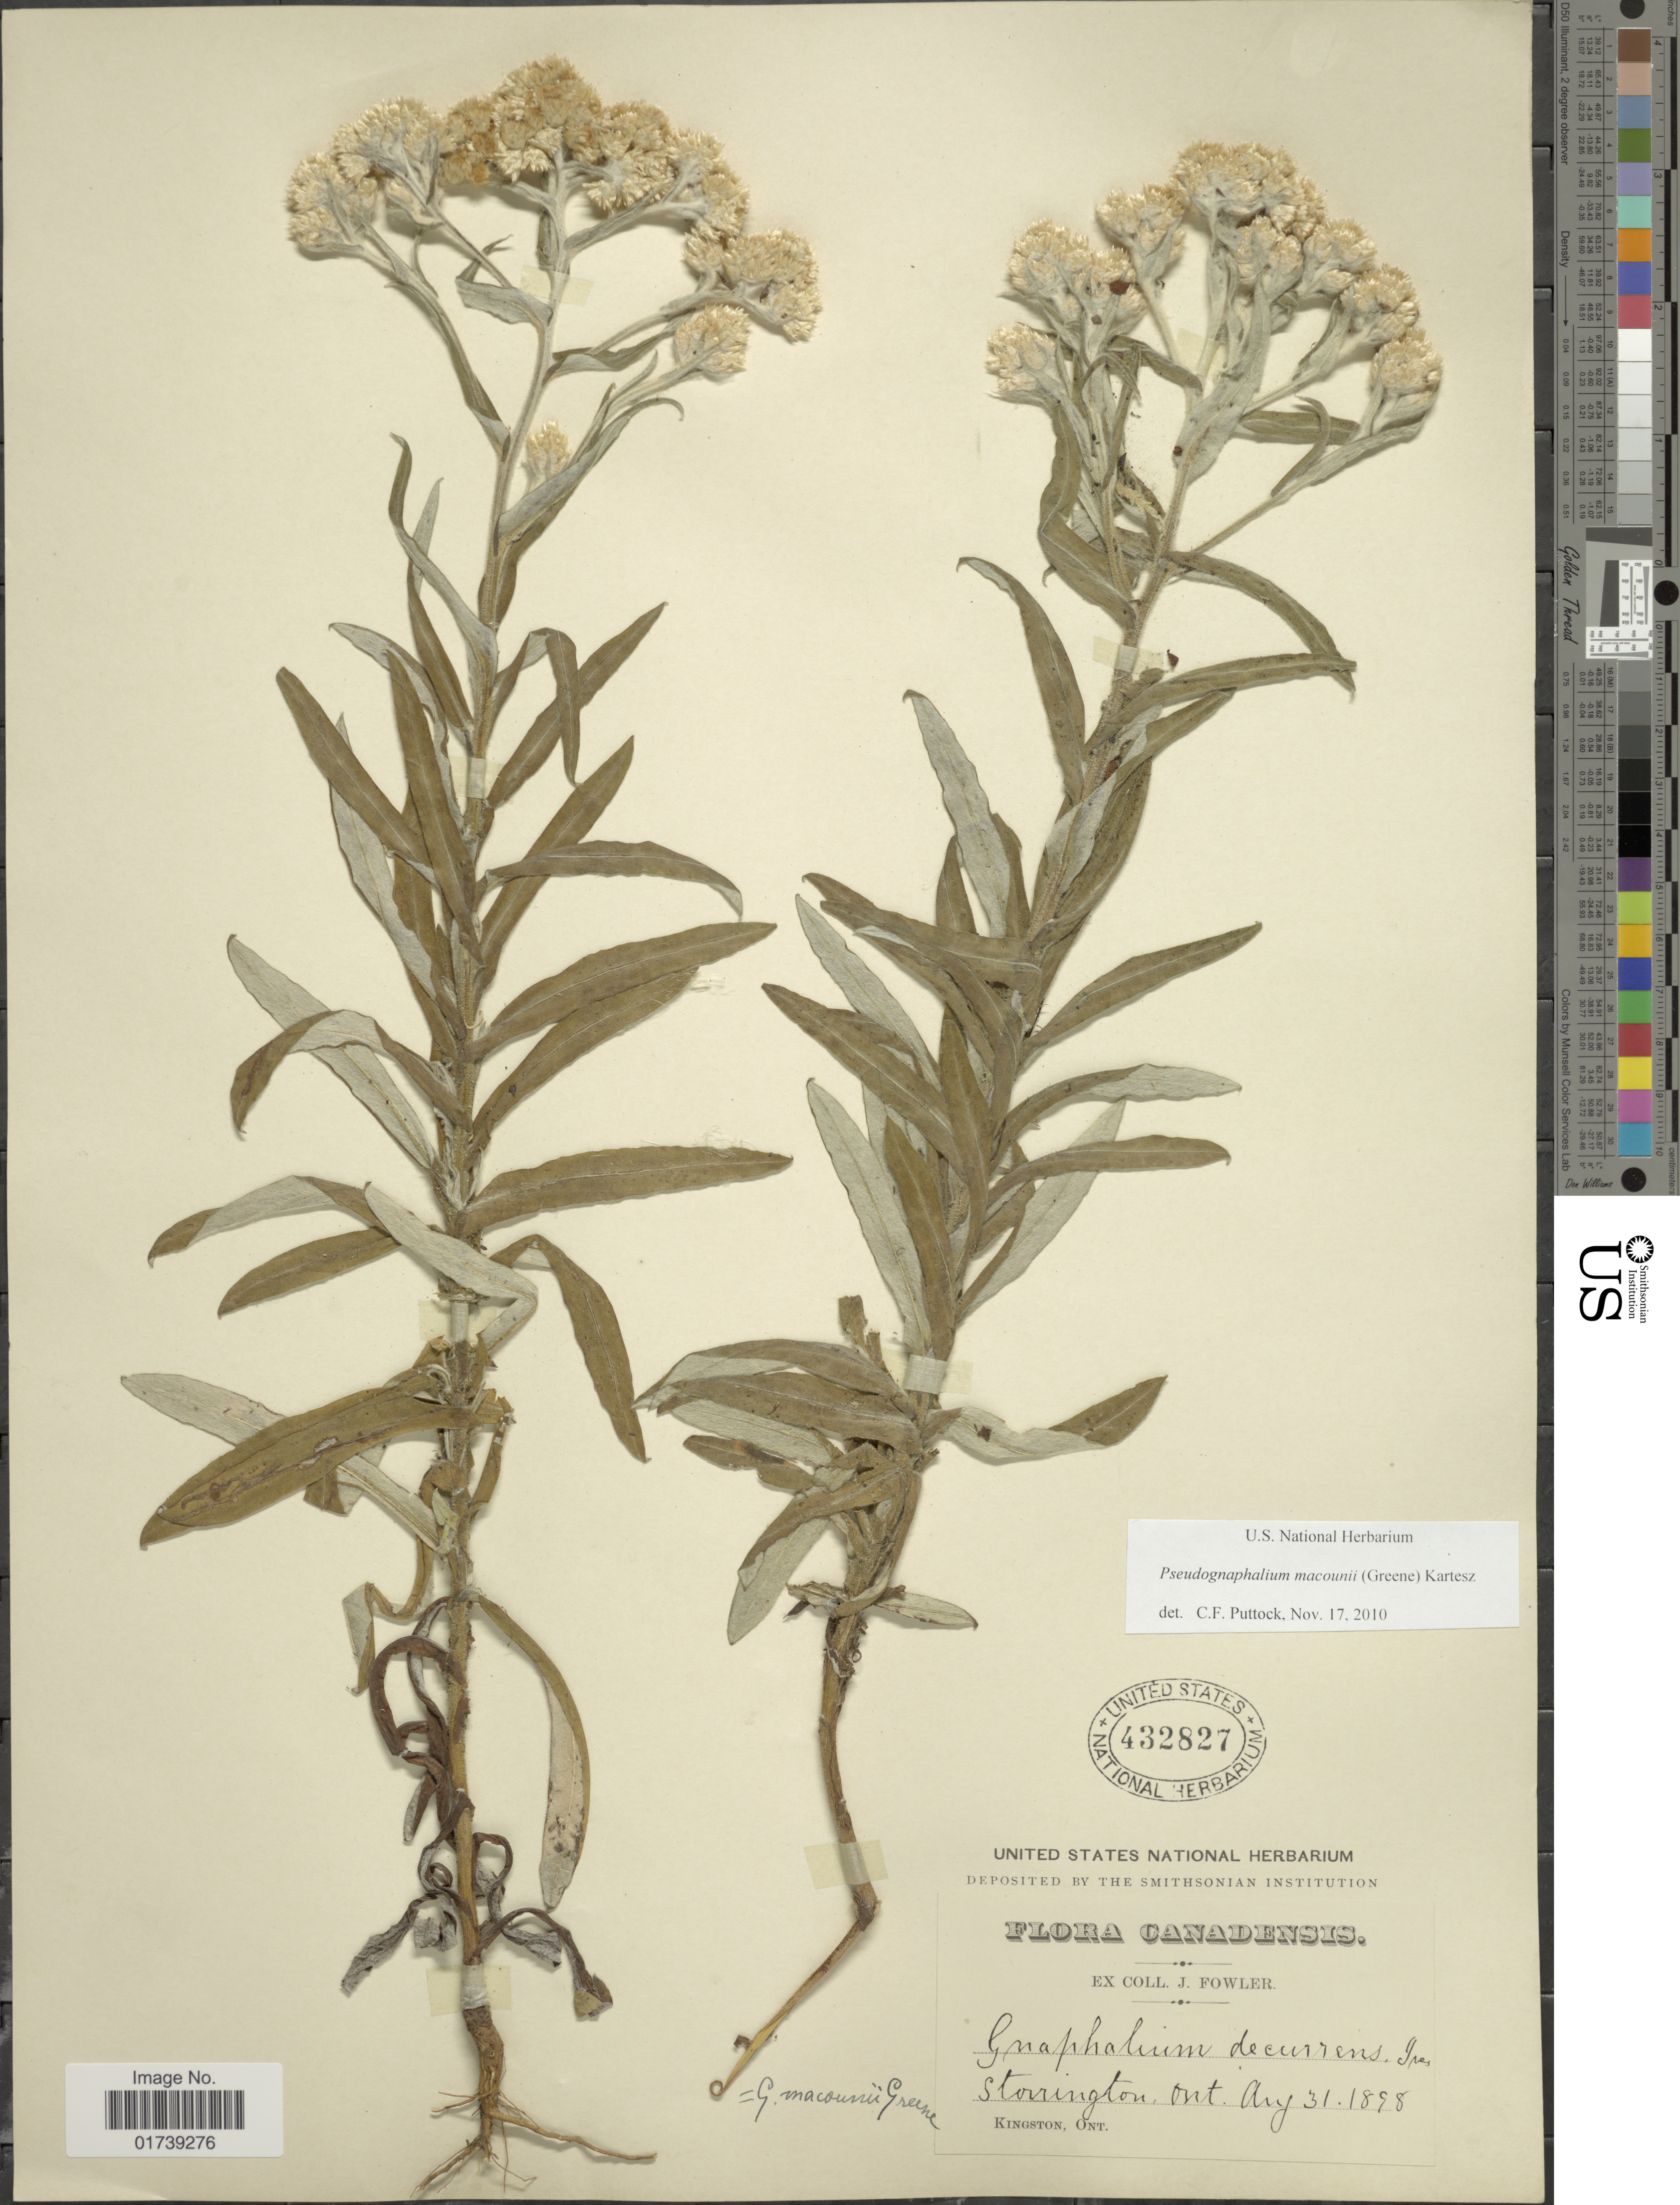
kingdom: Plantae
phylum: Tracheophyta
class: Magnoliopsida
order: Asterales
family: Asteraceae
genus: Pseudognaphalium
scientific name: Pseudognaphalium macounii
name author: (Greene) Kartesz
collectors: J. P. Fowler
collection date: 1898-08-31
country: Canada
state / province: Ontario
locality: Storrington, Ont., Kingston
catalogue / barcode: US 432827